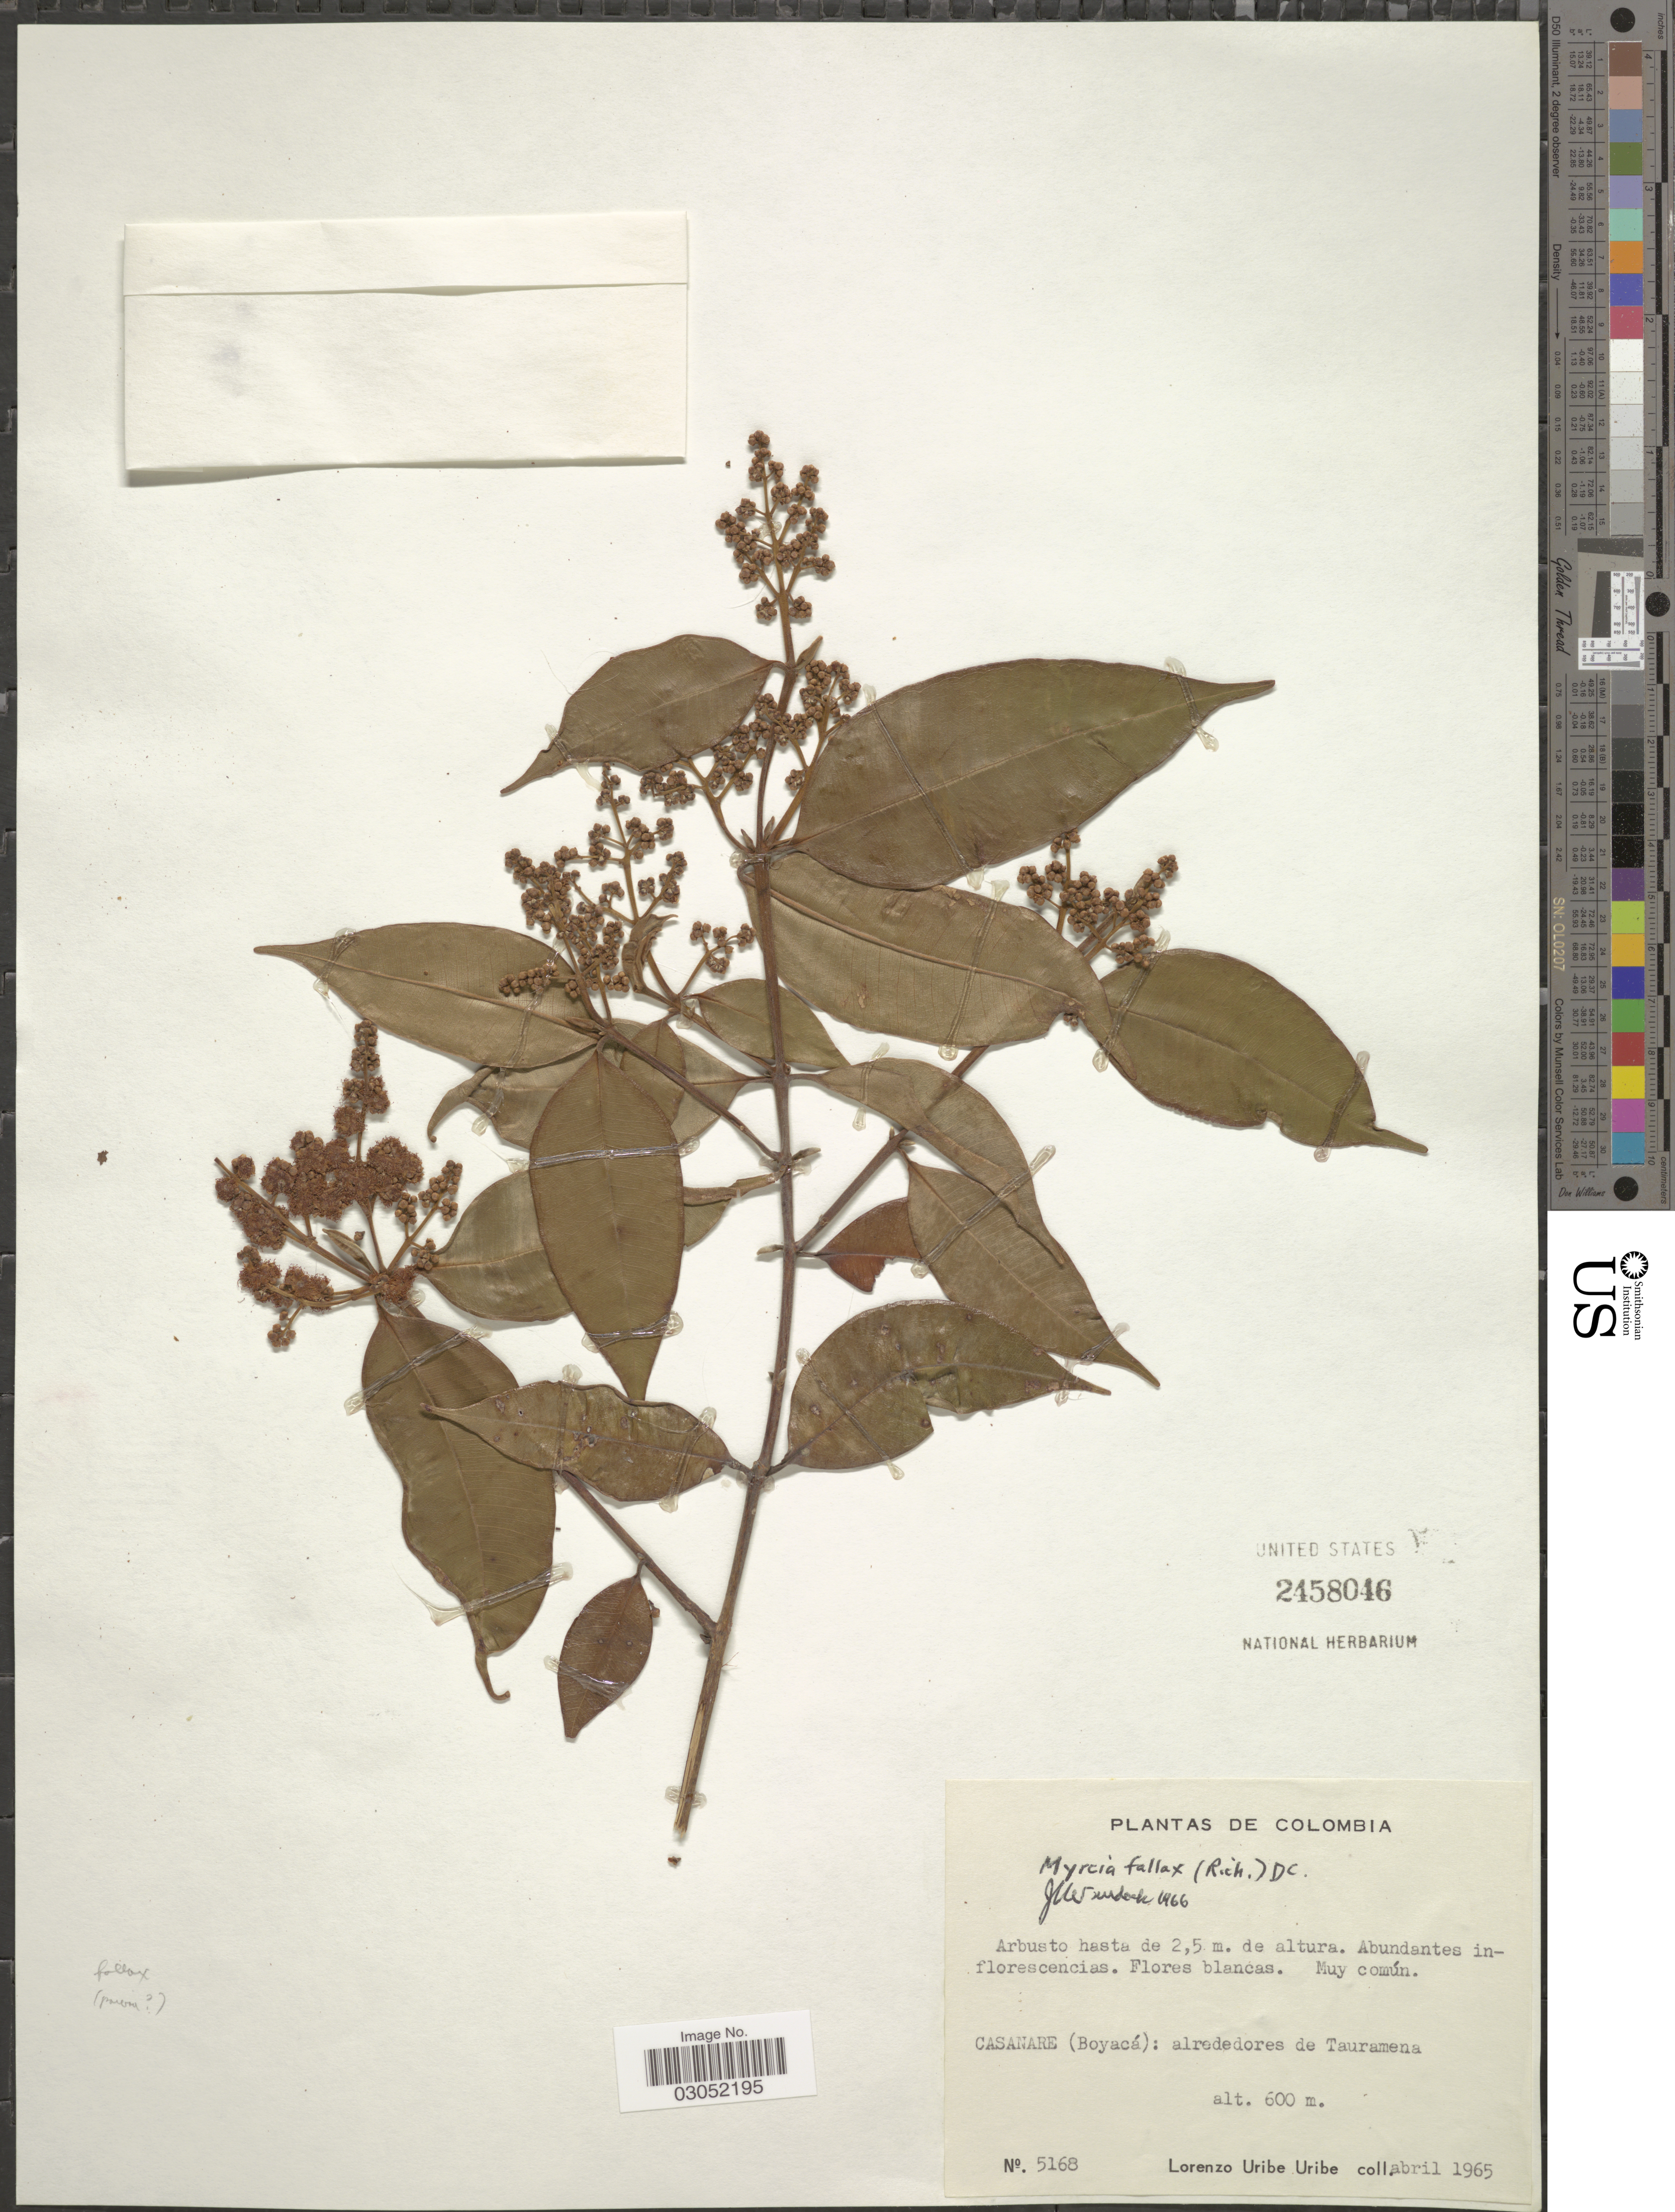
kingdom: Plantae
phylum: Tracheophyta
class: Magnoliopsida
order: Myrtales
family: Myrtaceae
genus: Myrcia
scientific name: Myrcia fallax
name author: (Rich.) DC.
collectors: L. Uribe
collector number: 5168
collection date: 1965-04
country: Colombia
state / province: Boyacá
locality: Casanare: alrededores de Tauramena.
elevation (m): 600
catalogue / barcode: US 2458046